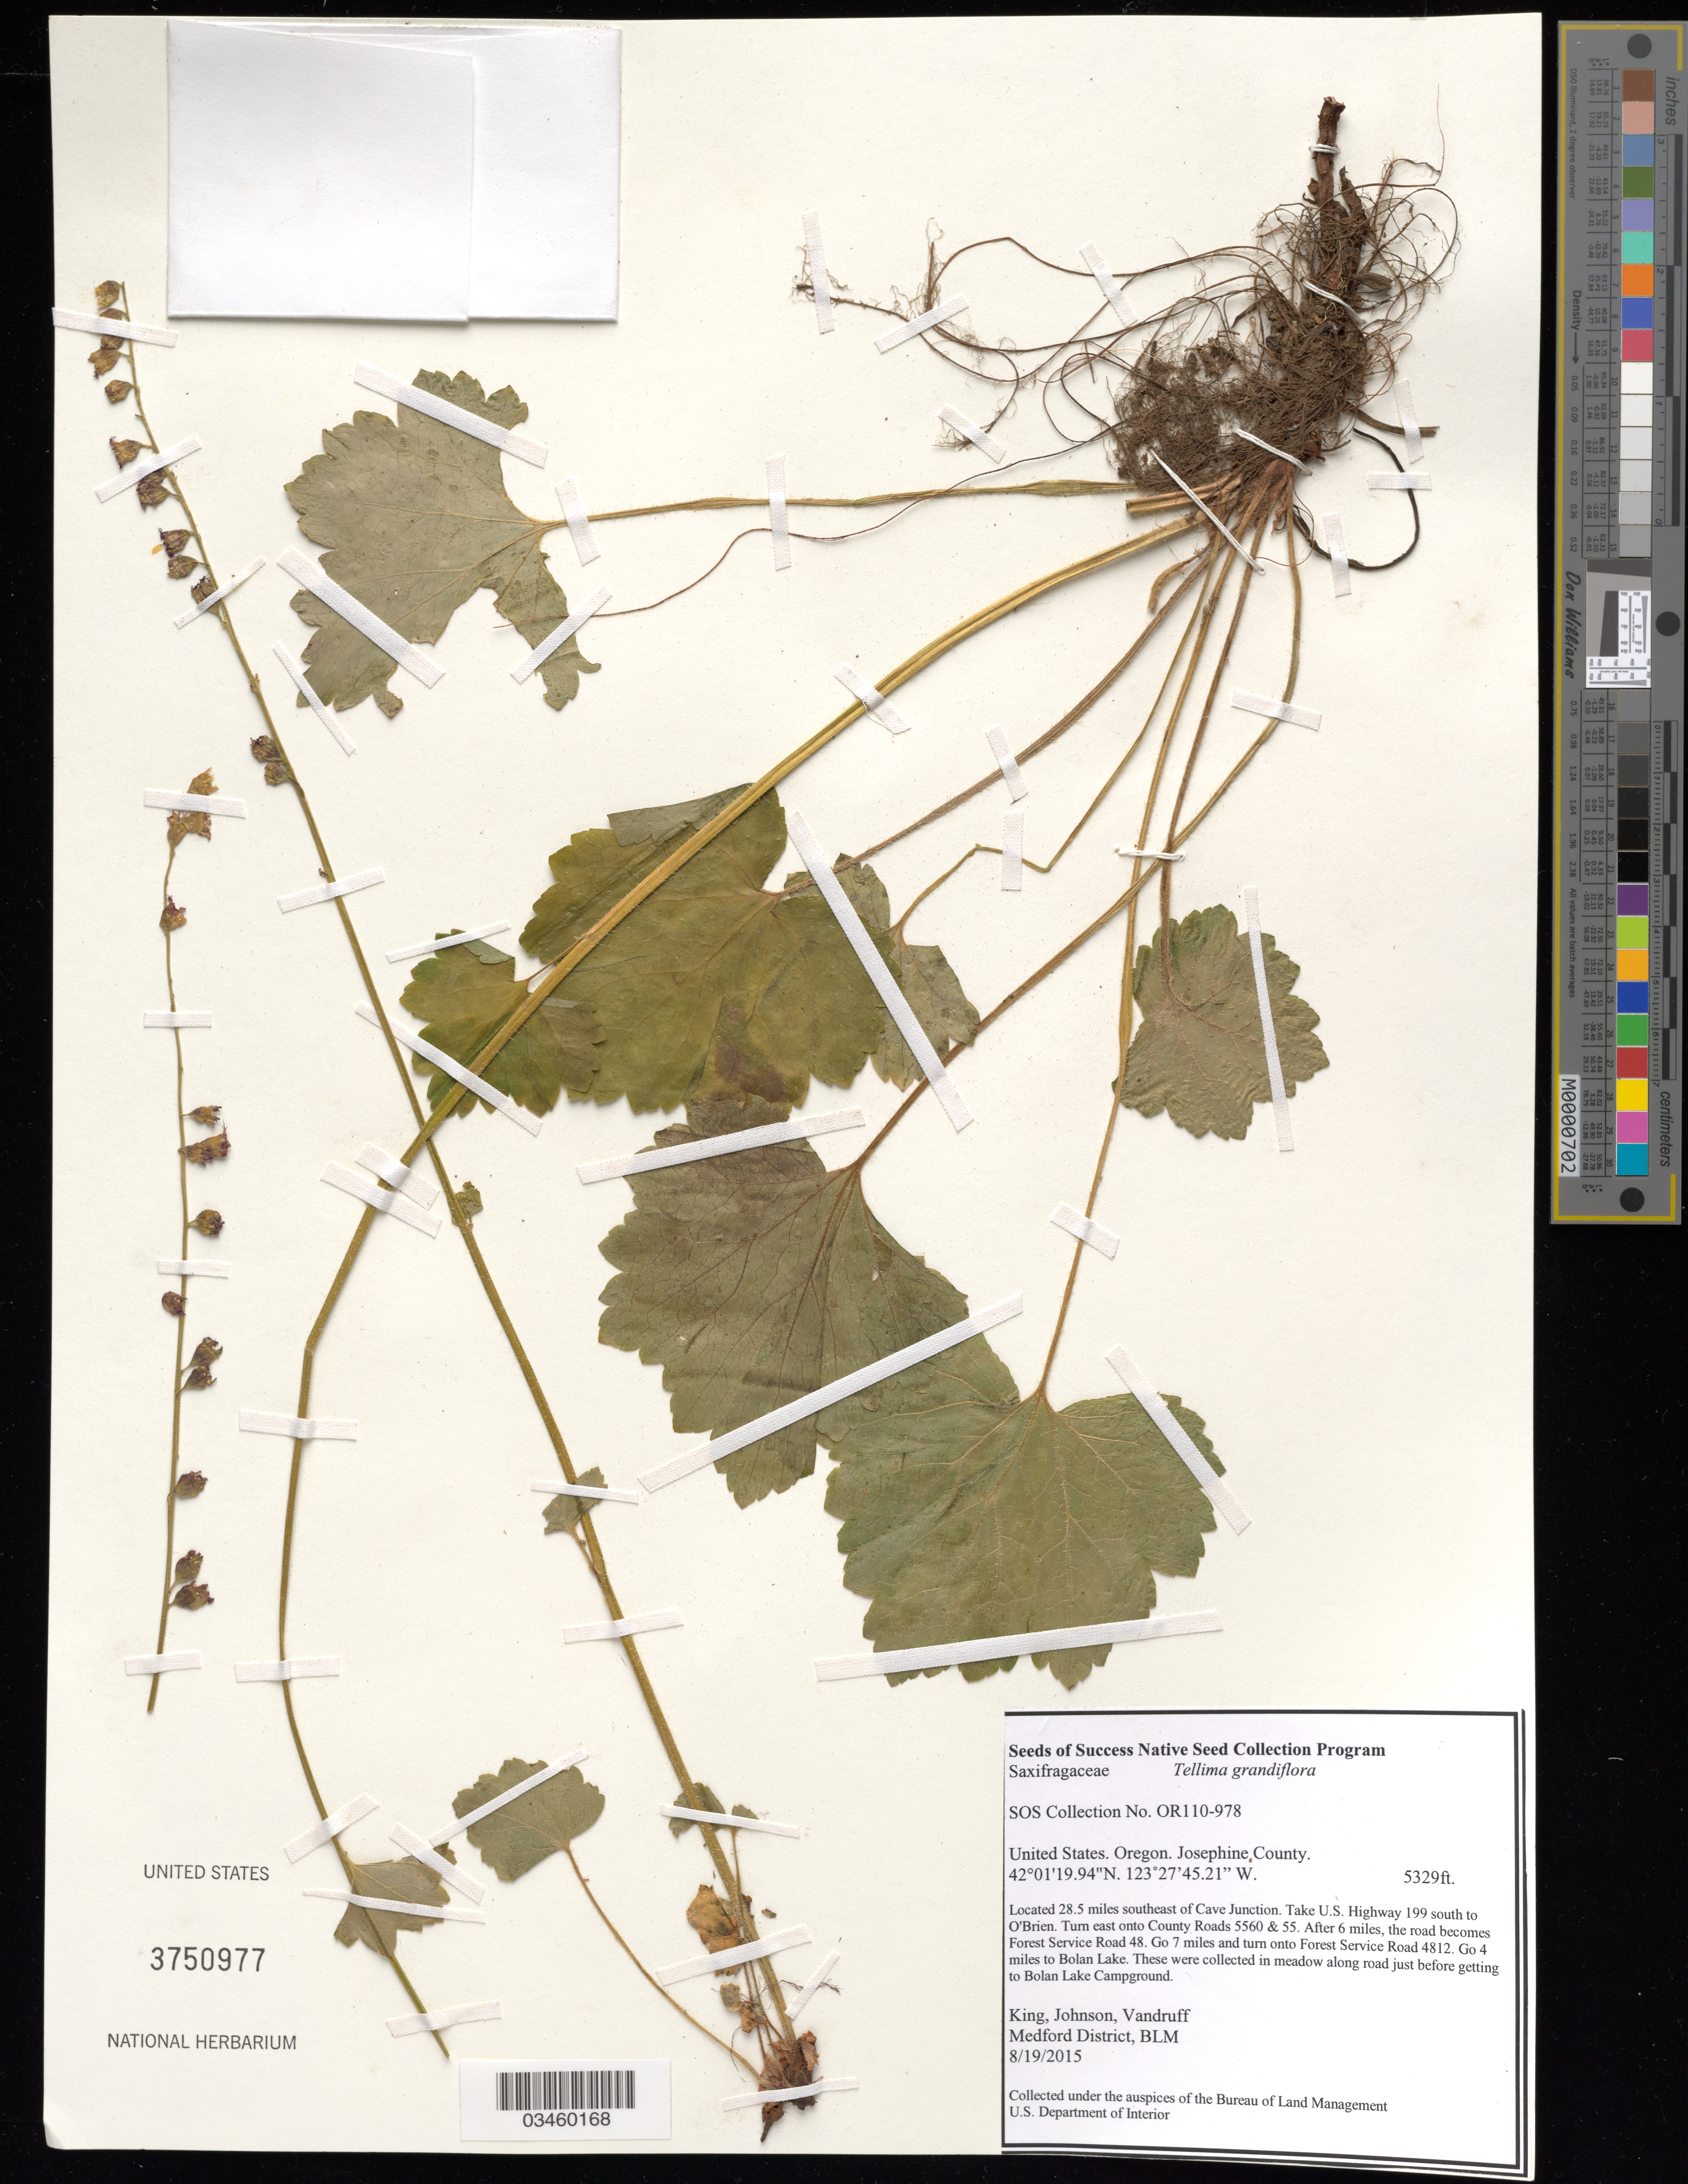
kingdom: Plantae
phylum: Tracheophyta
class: Magnoliopsida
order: Saxifragales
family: Saxifragaceae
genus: Tellima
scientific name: Tellima grandiflora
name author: (Pursh) Douglas ex Lindl.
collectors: King, --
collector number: OR110-978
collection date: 2015-08-19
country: United States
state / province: Oregon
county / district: Josephine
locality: Bolan Lake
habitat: montane meadow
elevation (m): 1624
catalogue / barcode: US 3750977